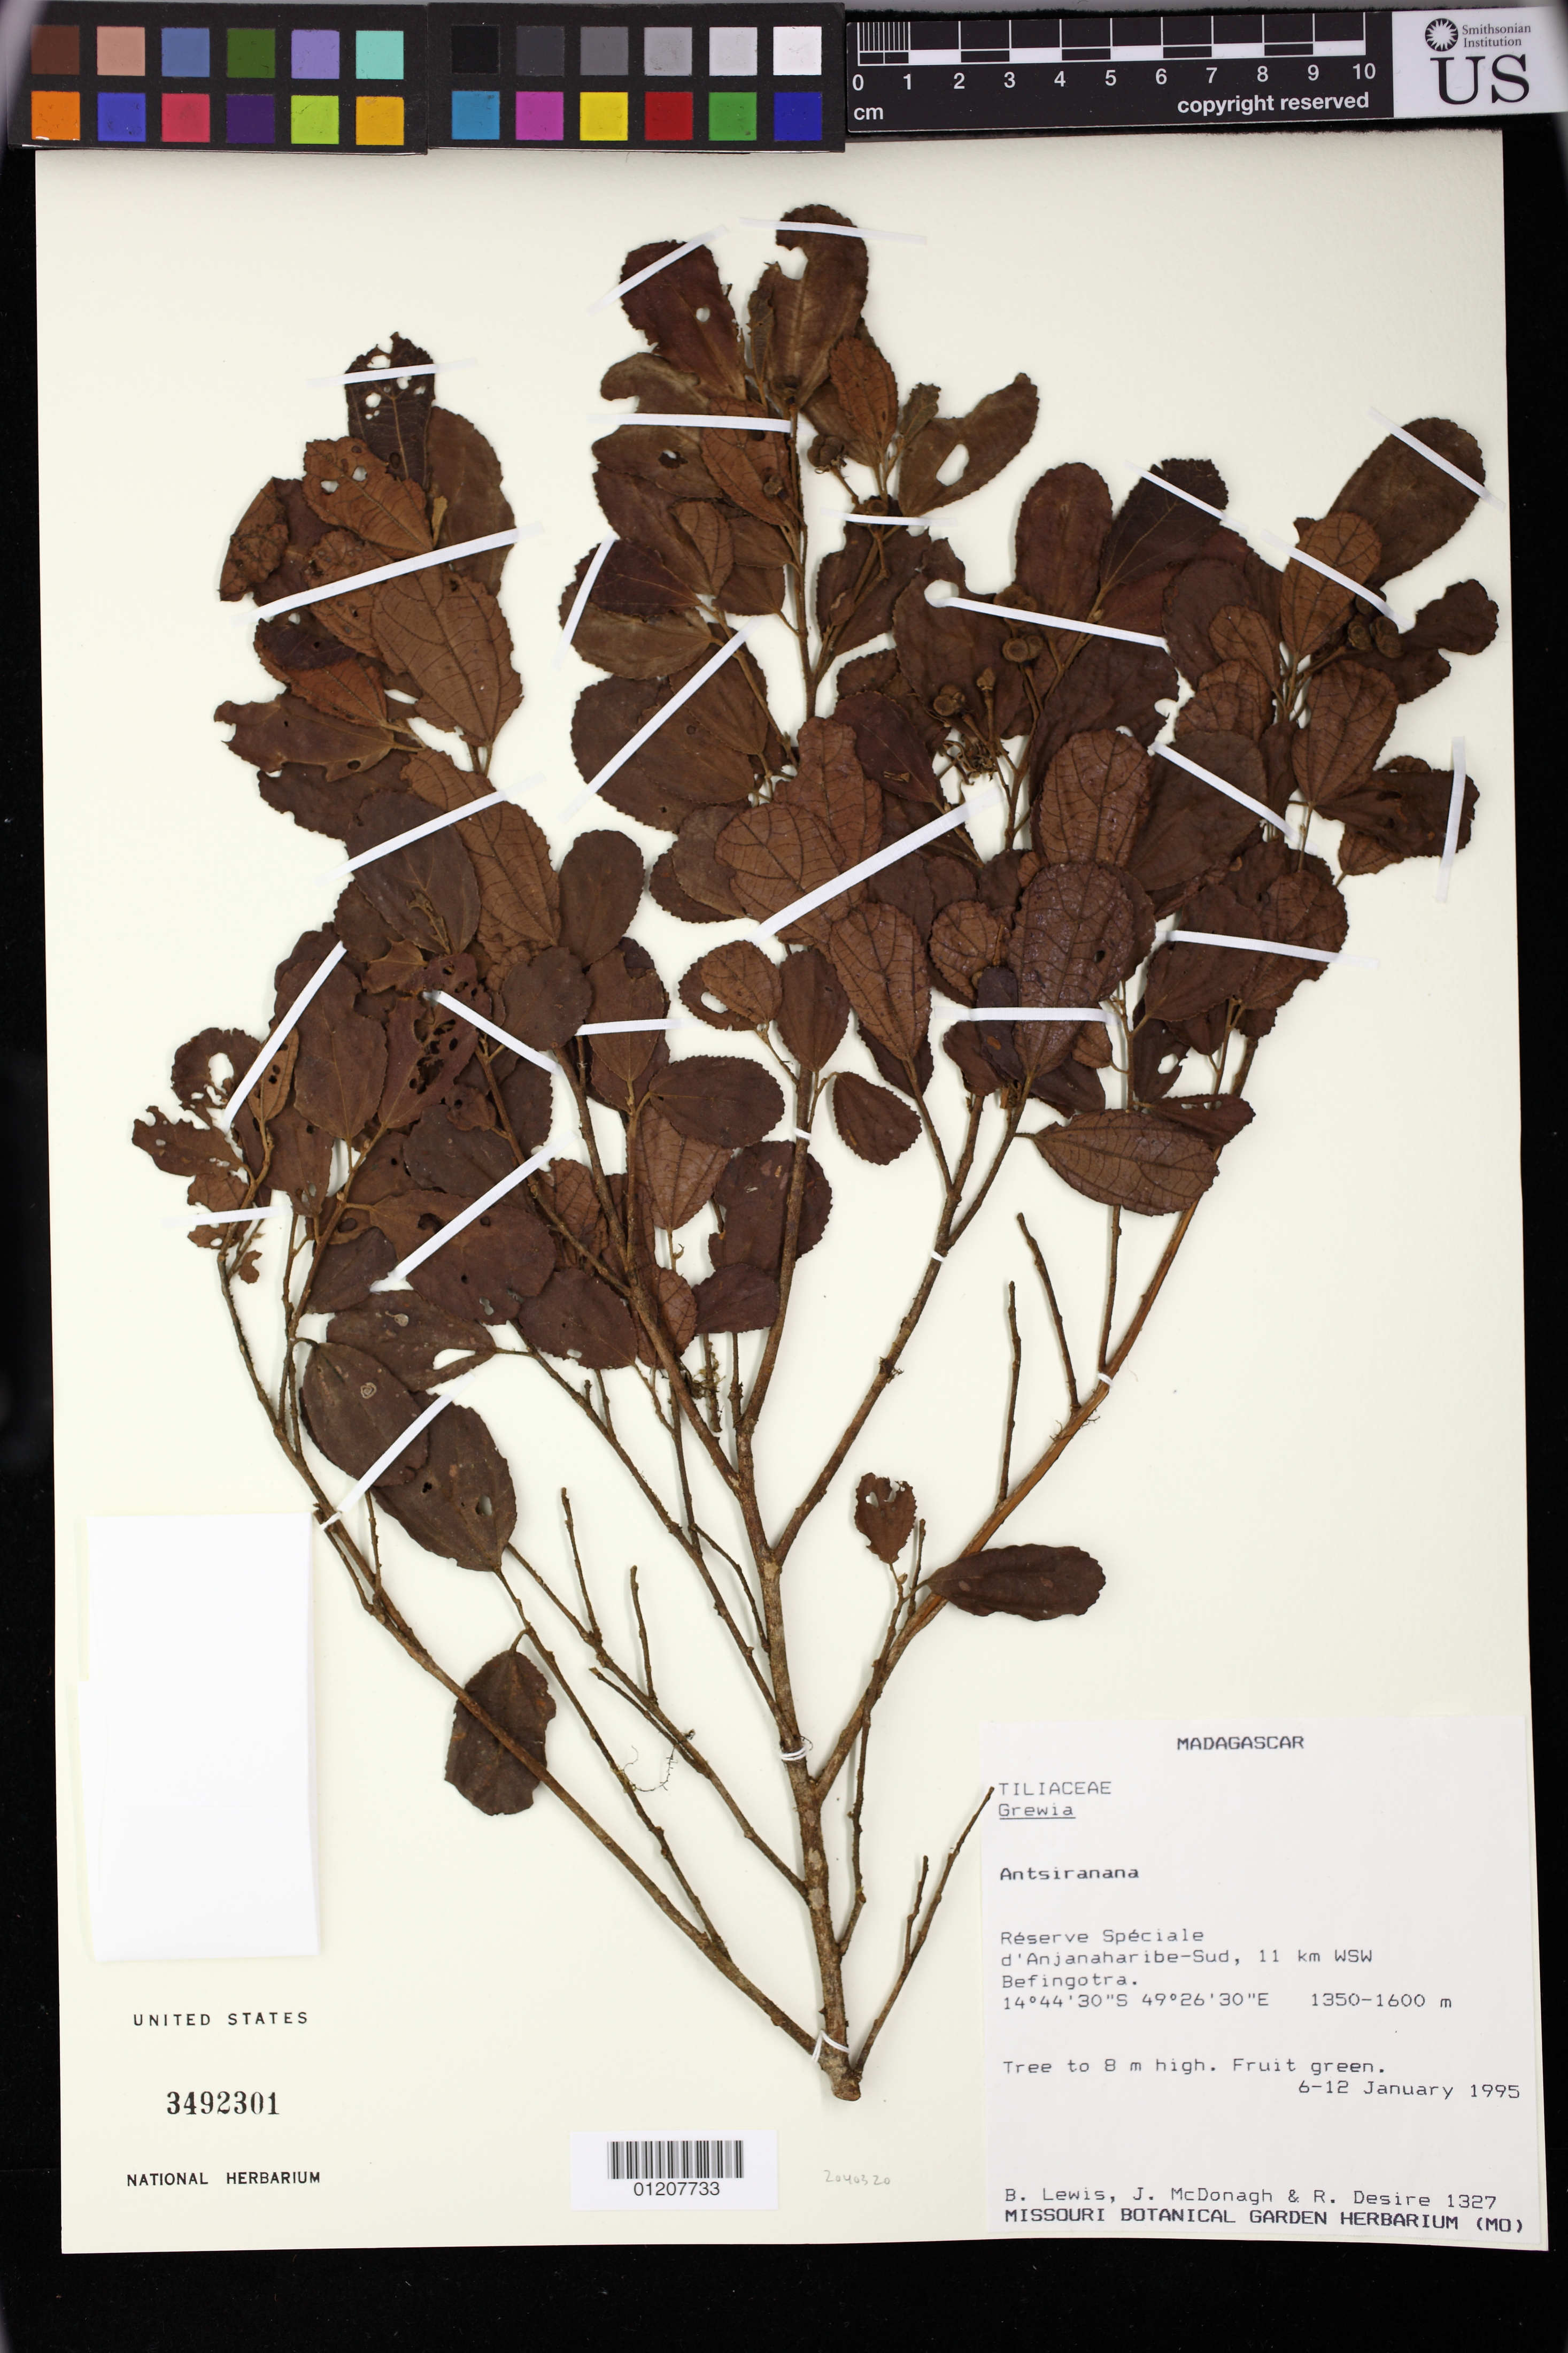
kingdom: Plantae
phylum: Tracheophyta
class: Magnoliopsida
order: Malvales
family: Malvaceae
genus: Grewia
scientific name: Grewia sp.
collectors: B. A. Lewis, J. McDonagh & R. Desire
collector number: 1327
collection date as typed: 06 Jan 1995 to 12 Jan 1995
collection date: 1995-01-06/1995-01-12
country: Madagascar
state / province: Sava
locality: Antsiranana. Reserve Speciale d'Anjanaharibe-Sud, 11 km WSW Befingotra.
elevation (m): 1350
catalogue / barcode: US 3492301